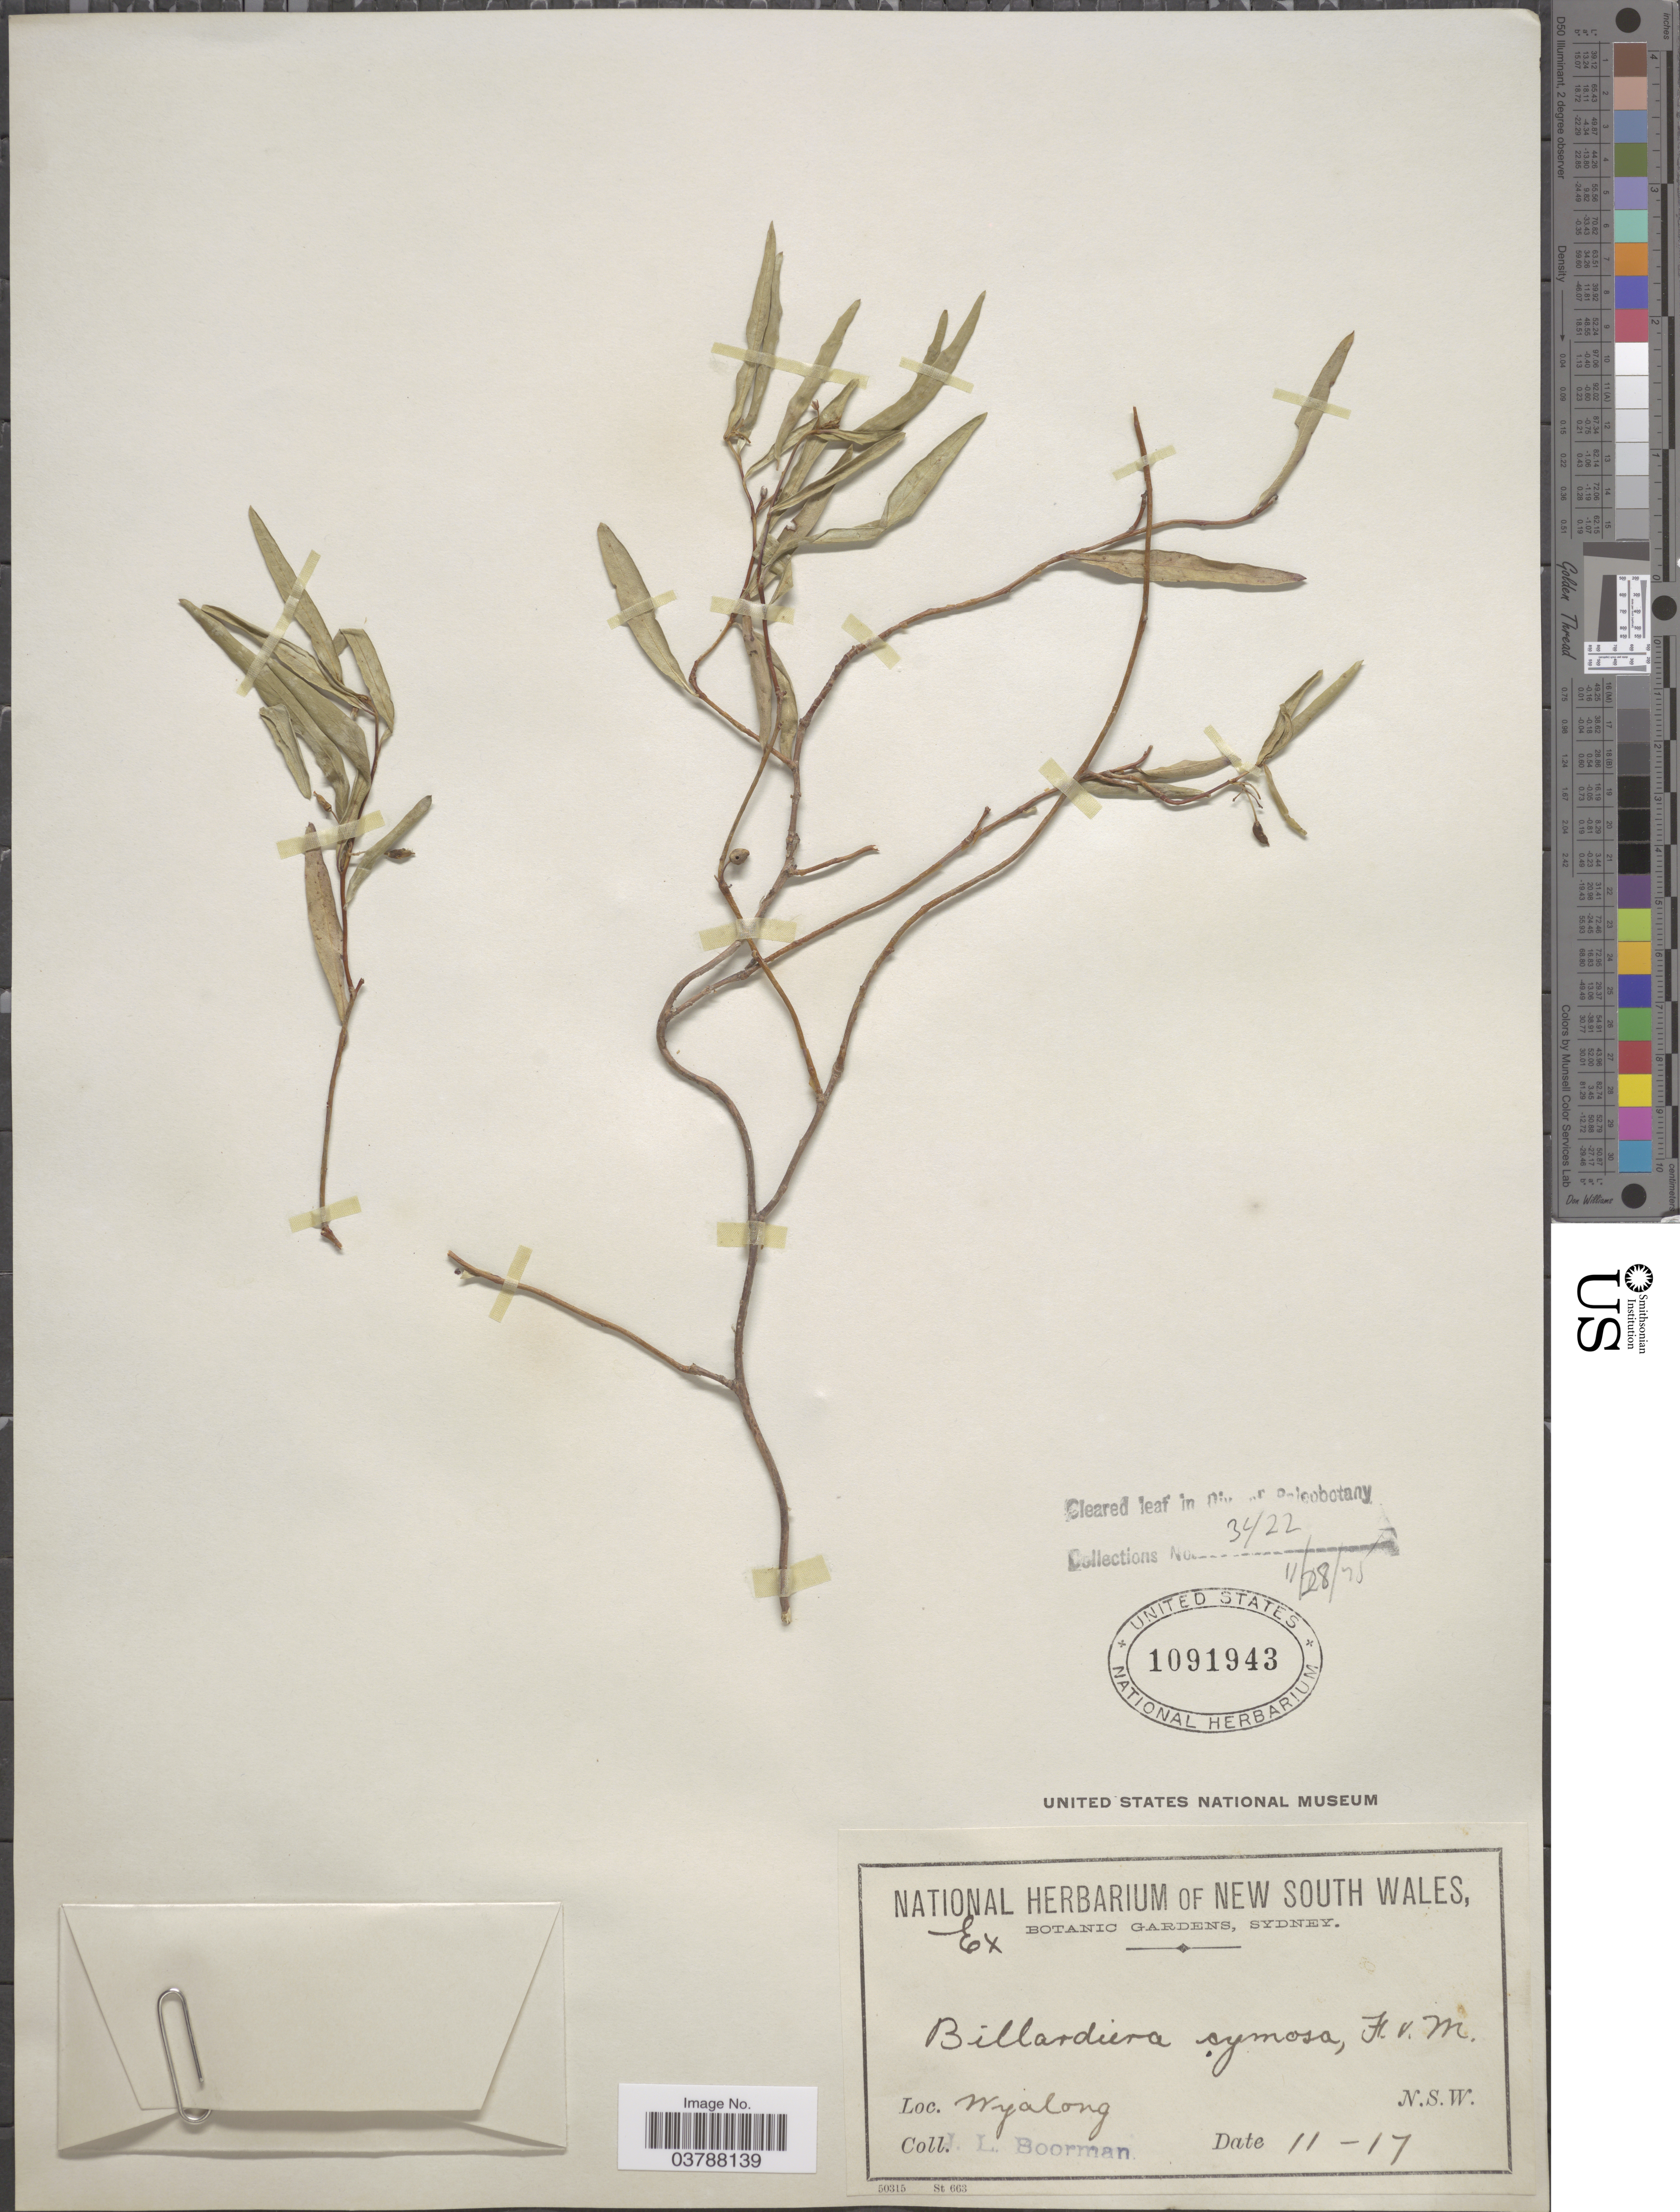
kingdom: Plantae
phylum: Tracheophyta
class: Magnoliopsida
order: Apiales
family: Pittosporaceae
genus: Billardiera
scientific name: Billardiera cymosa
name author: F. Muell.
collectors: J. Boorman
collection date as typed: Transcribed d/m/y: /11/17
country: Australia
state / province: New South Wales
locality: Wyalong.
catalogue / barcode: US 1091943